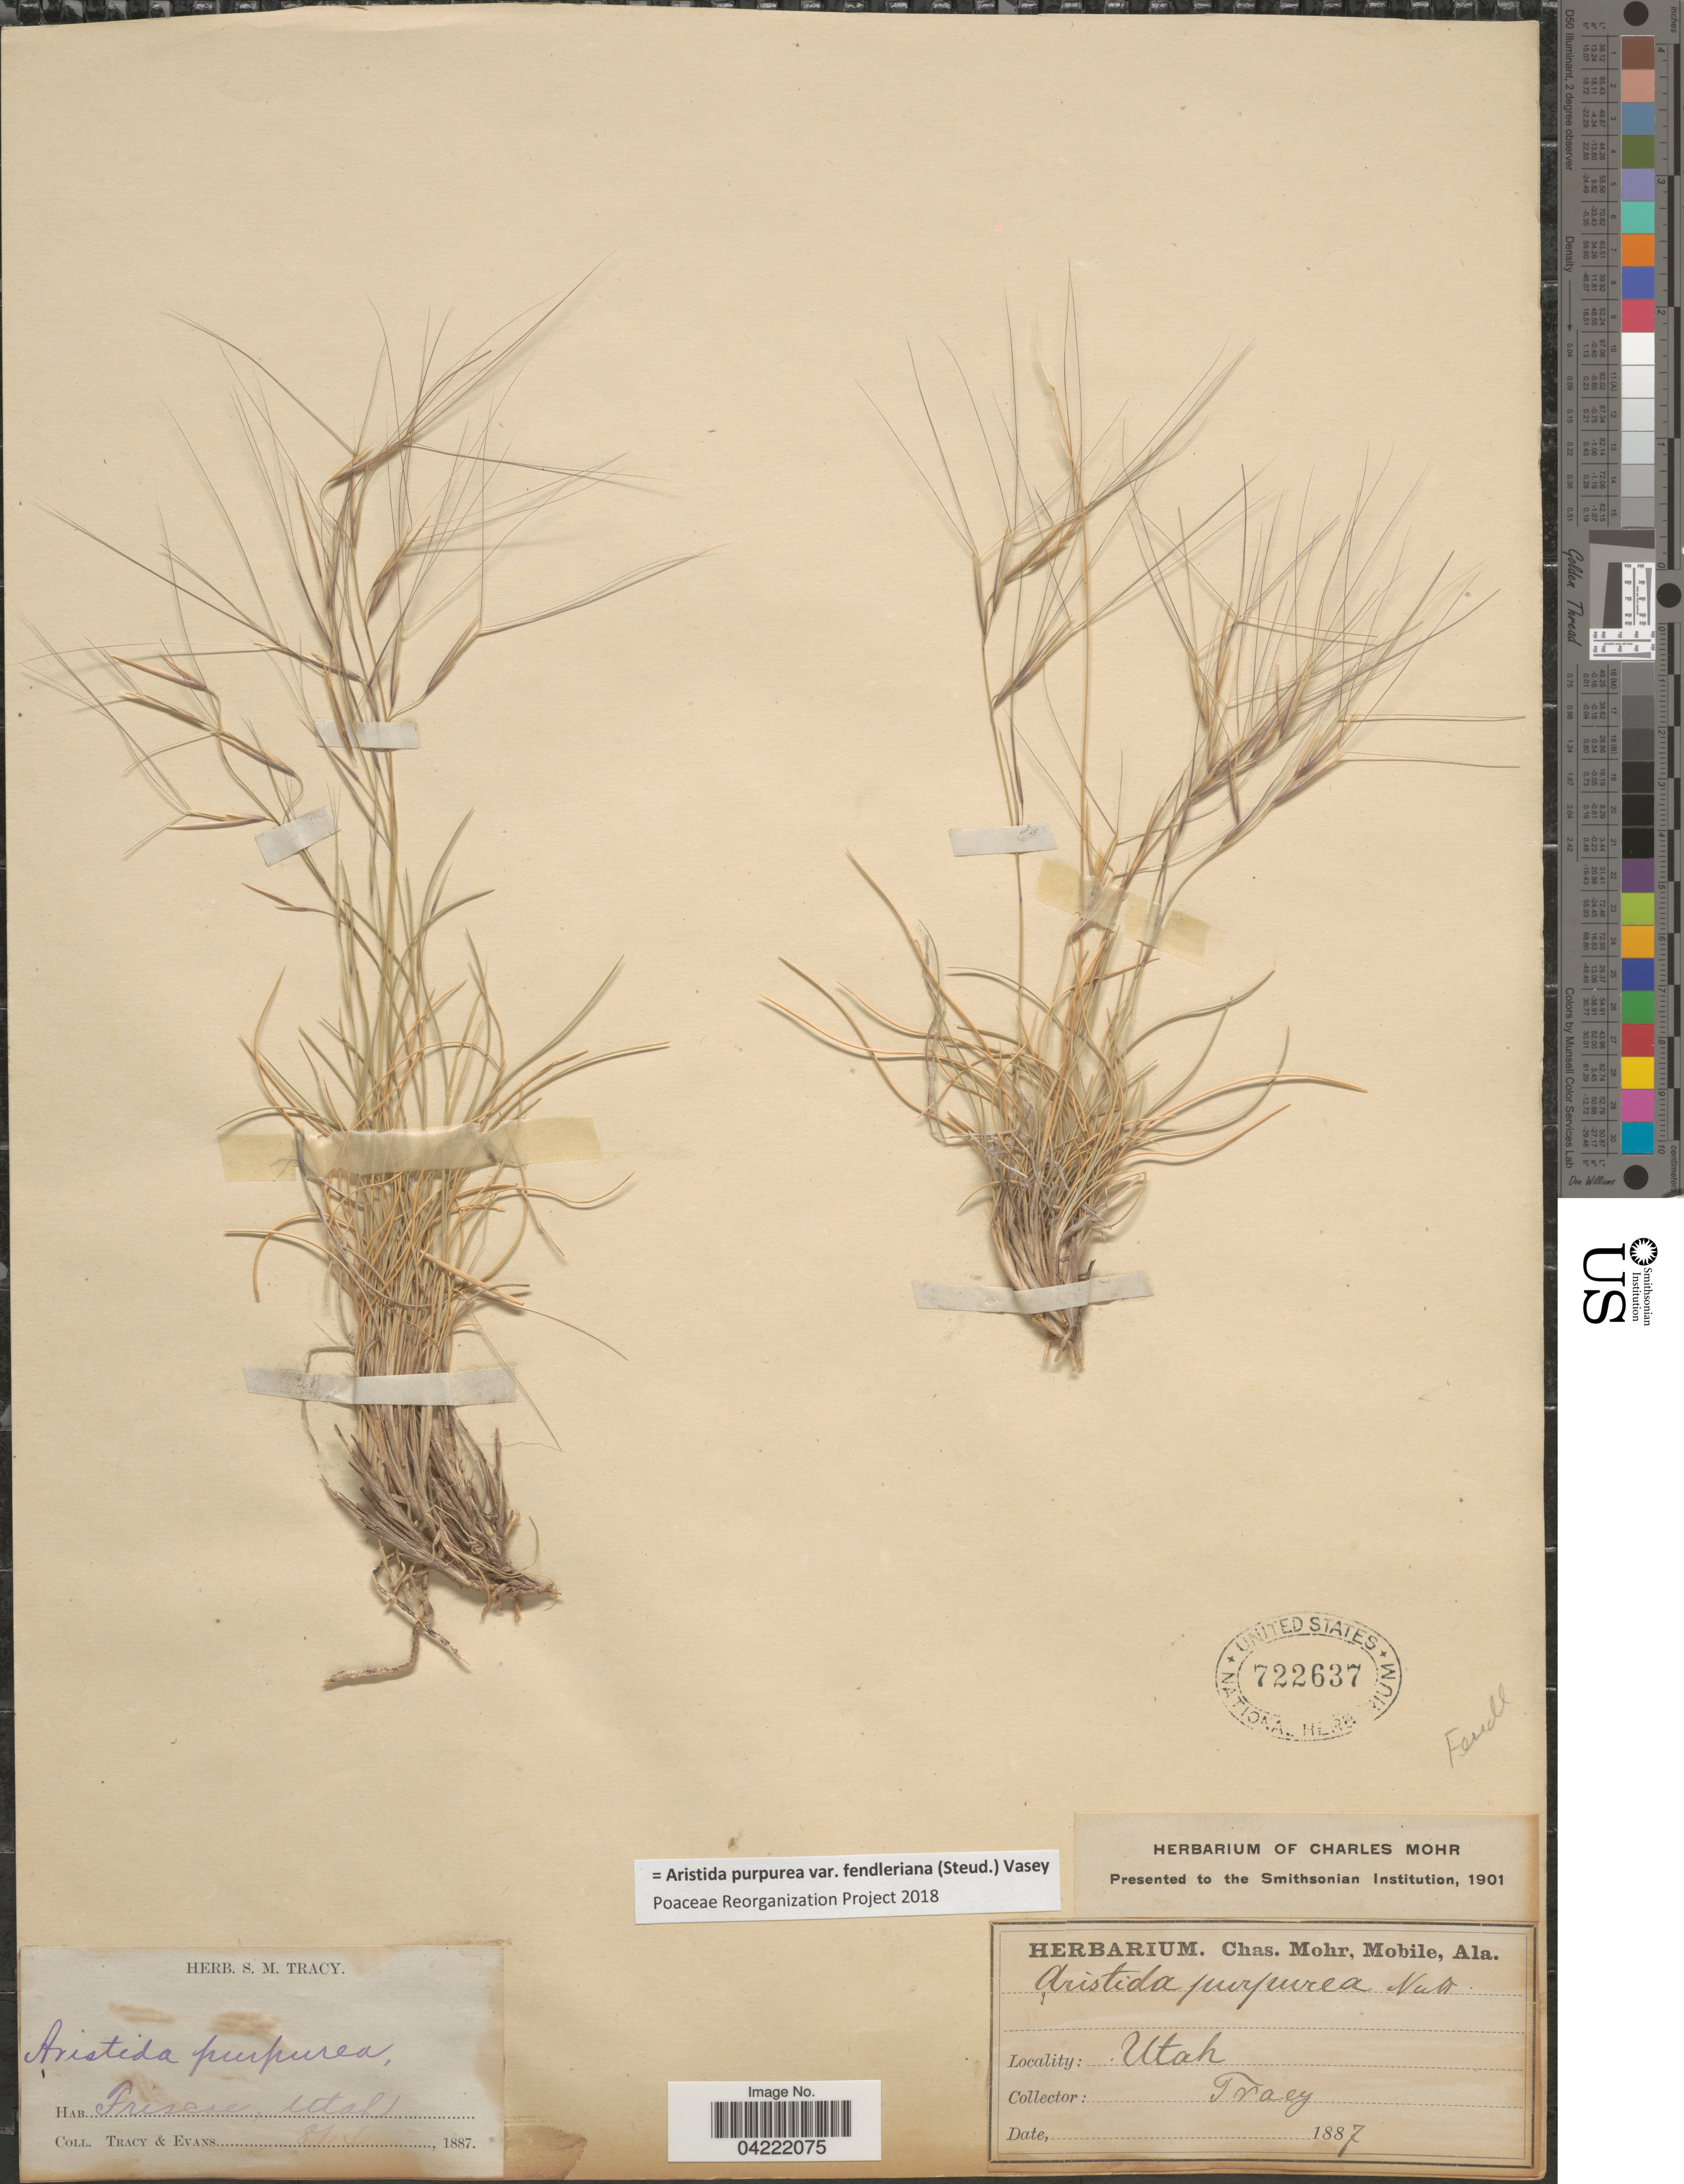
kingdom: Plantae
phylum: Tracheophyta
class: Liliopsida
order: Poales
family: Poaceae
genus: Aristida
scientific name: Aristida purpurea var. fendleriana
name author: (Steud.) Vasey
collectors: -. Tracy & Evans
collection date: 1887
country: United States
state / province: Utah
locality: Friscoe.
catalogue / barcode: US 722637